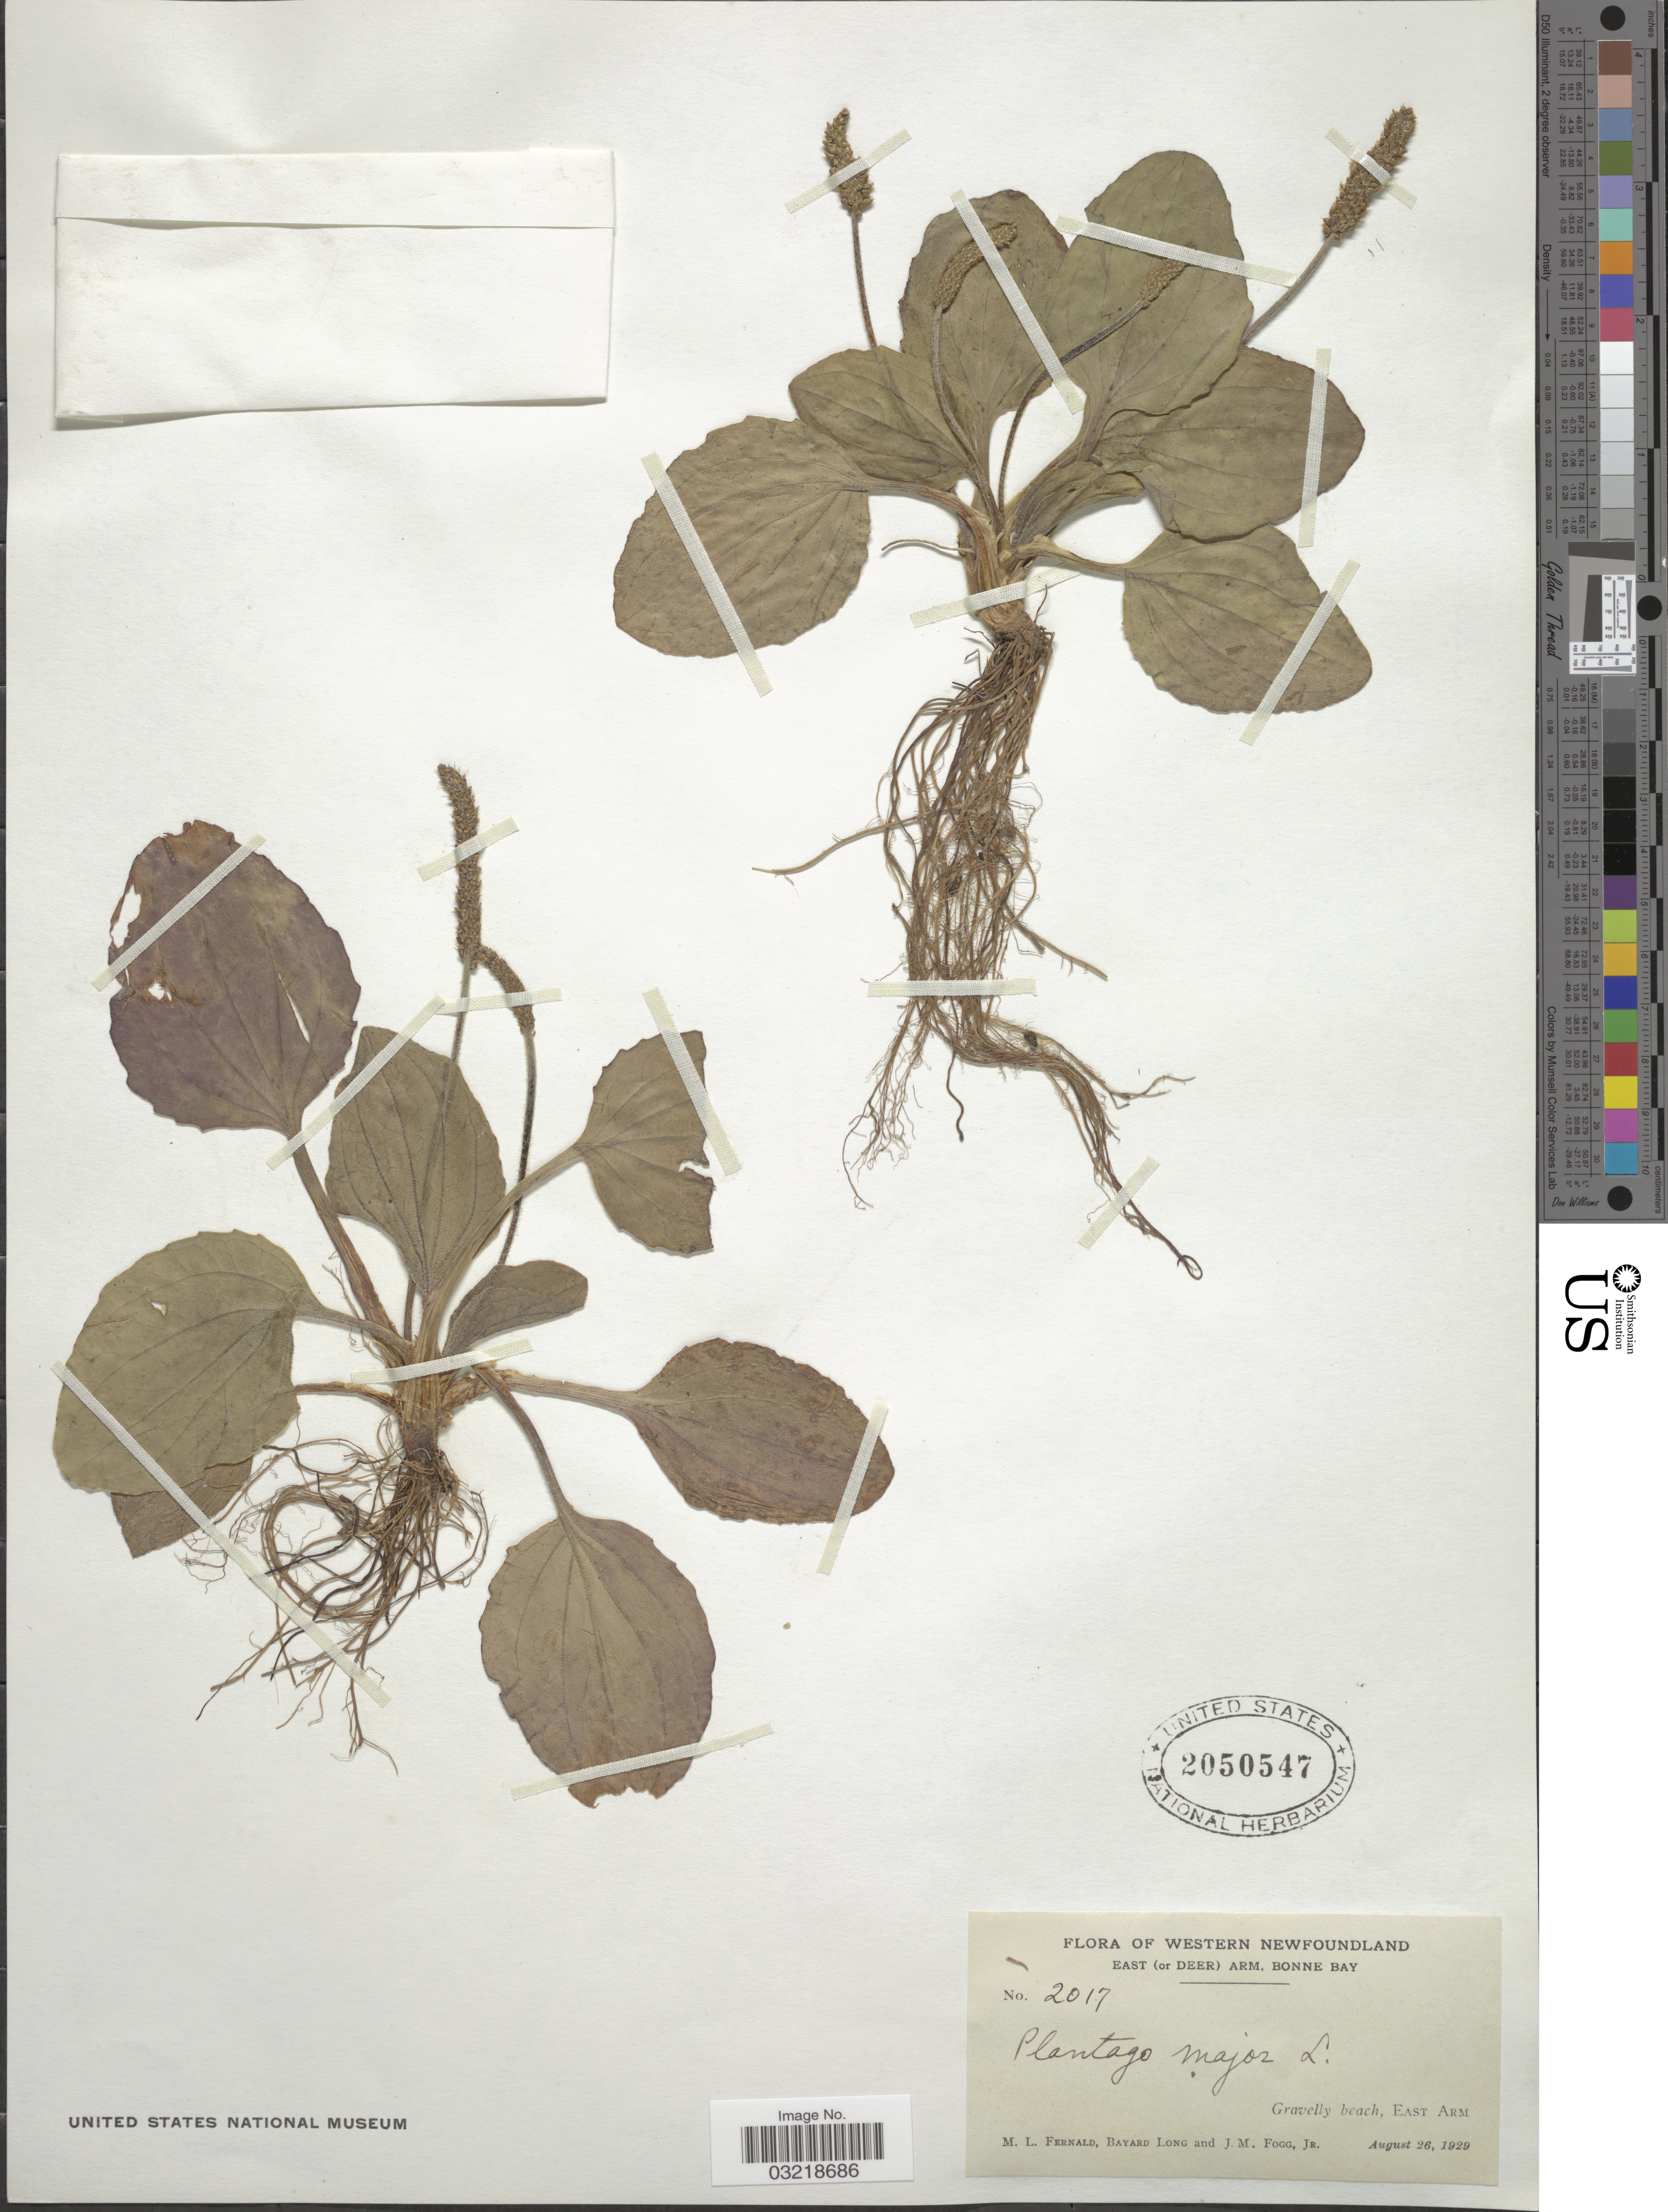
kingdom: Plantae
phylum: Tracheophyta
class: Magnoliopsida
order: Lamiales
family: Plantaginaceae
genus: Plantago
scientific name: Plantago major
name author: L.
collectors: M. L. Fernald, B. Long & J. Fogg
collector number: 2017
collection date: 1929-08-26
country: Canada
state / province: Newfoundland and Labrador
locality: Western Newfoundland. East (or Deer) Arm, Bonne Bay. Gravelly beach, East Arm.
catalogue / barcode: US 2050547